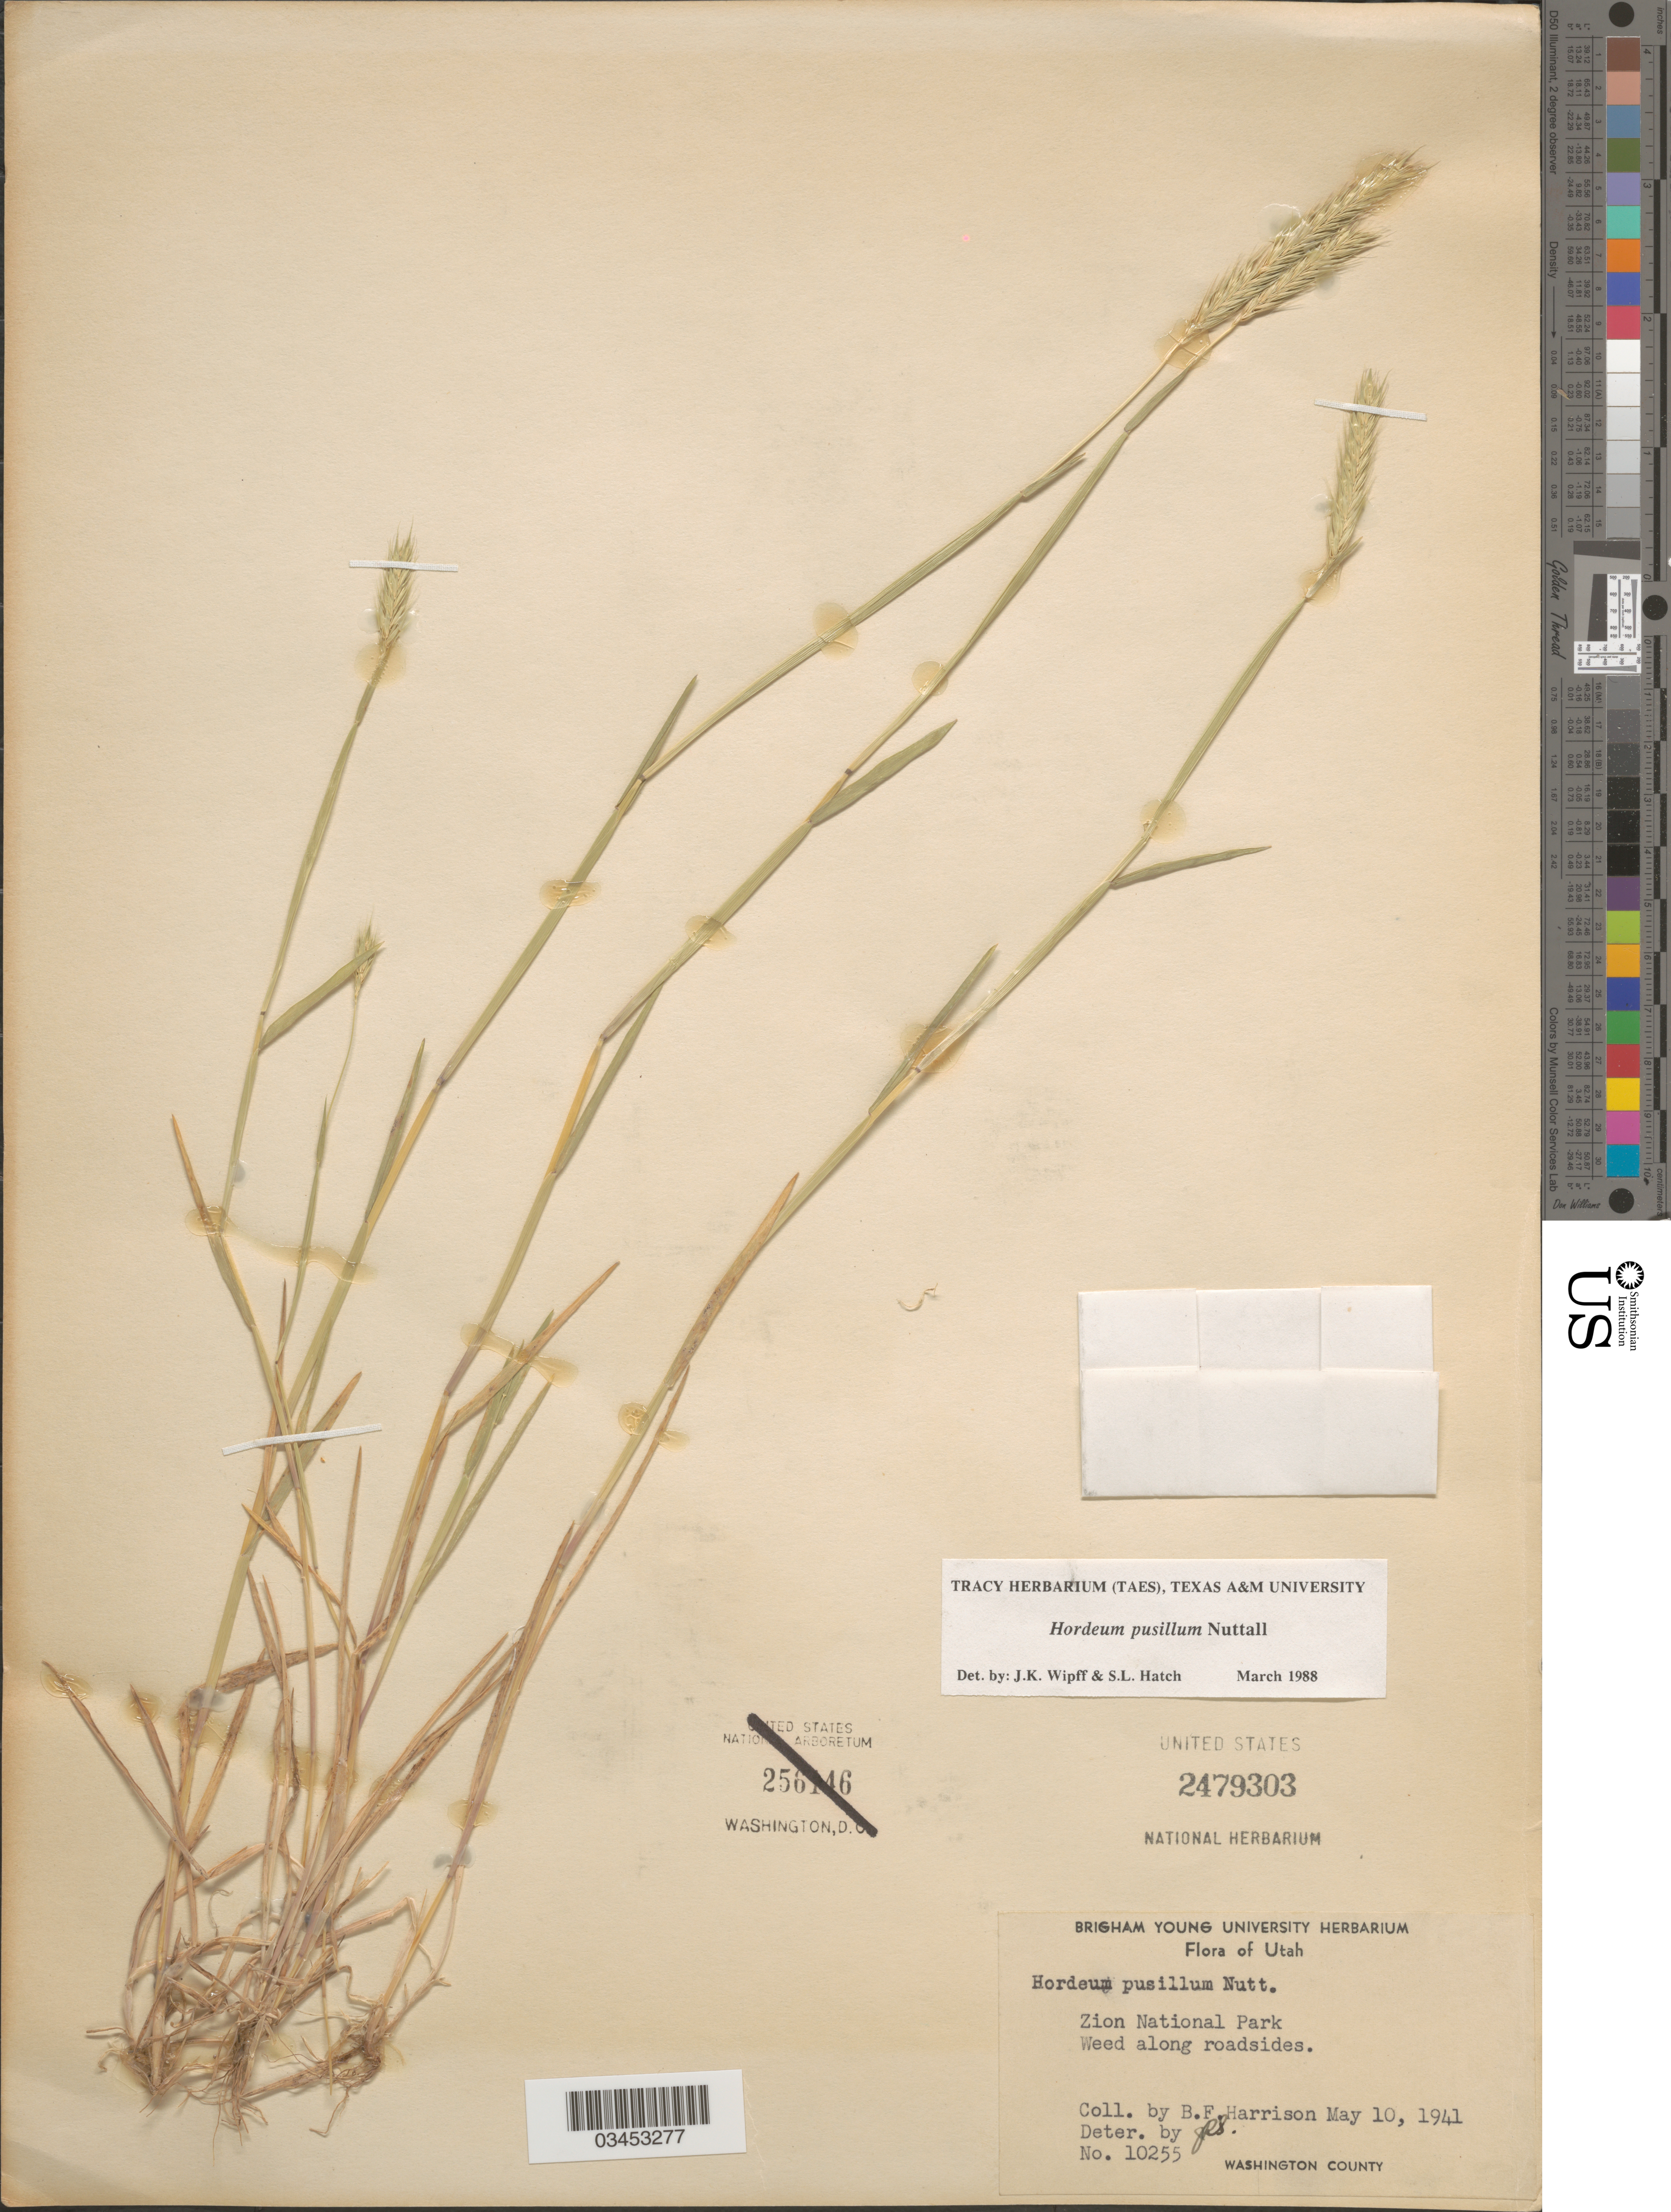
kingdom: Plantae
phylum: Tracheophyta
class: Liliopsida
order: Poales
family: Poaceae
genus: Hordeum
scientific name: Hordeum pusillum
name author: Nutt.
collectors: B. F. Harrison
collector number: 10255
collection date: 1941-05-10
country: United States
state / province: Utah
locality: Zion National Park. Weed along roadsides.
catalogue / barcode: US 2479303